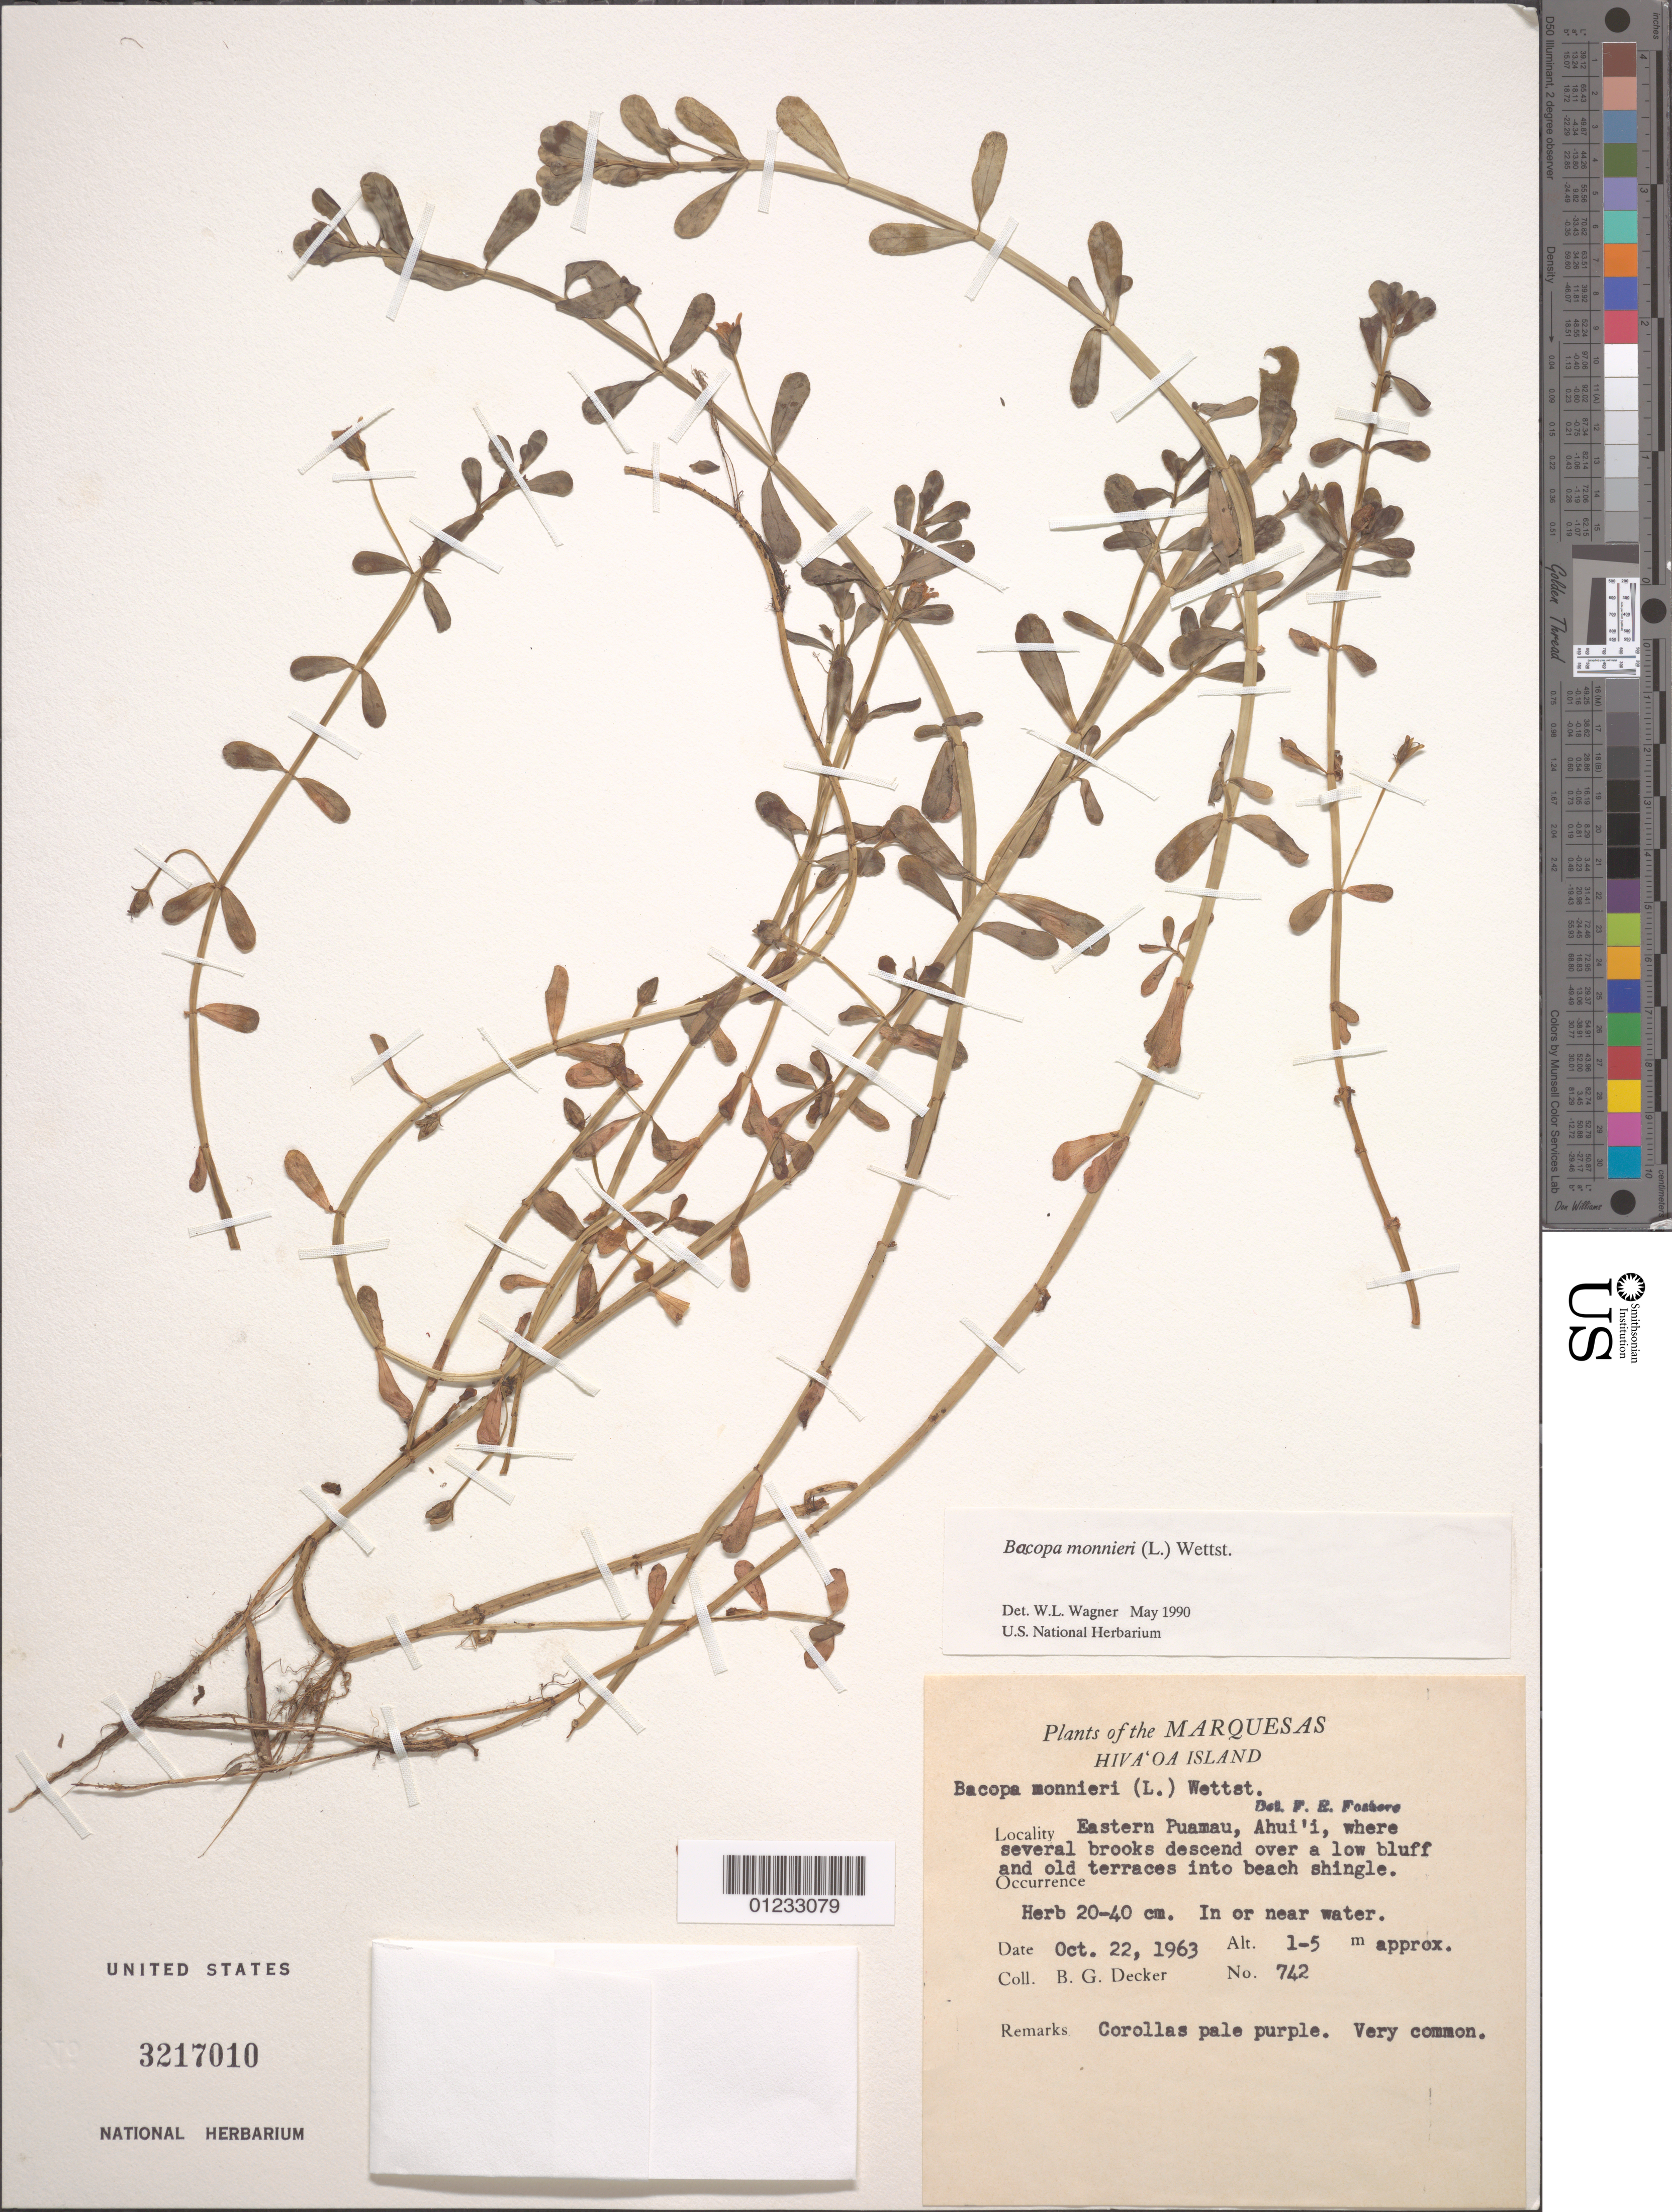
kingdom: Plantae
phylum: Tracheophyta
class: Magnoliopsida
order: Lamiales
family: Plantaginaceae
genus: Bacopa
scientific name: Bacopa monnieri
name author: (L.) Wettst.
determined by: Wagner, W. L., (BOT), Smithsonian Institution - National Museum of Natural History (UNITED STATES)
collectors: B. G. Decker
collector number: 742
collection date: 1963-10-22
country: French Polynesia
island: Hiva Oa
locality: E Puamau, Ahui'i, where several brooks descend over a low bluff and old terraces on beach shingle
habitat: In or near water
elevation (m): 1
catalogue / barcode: US 3217010